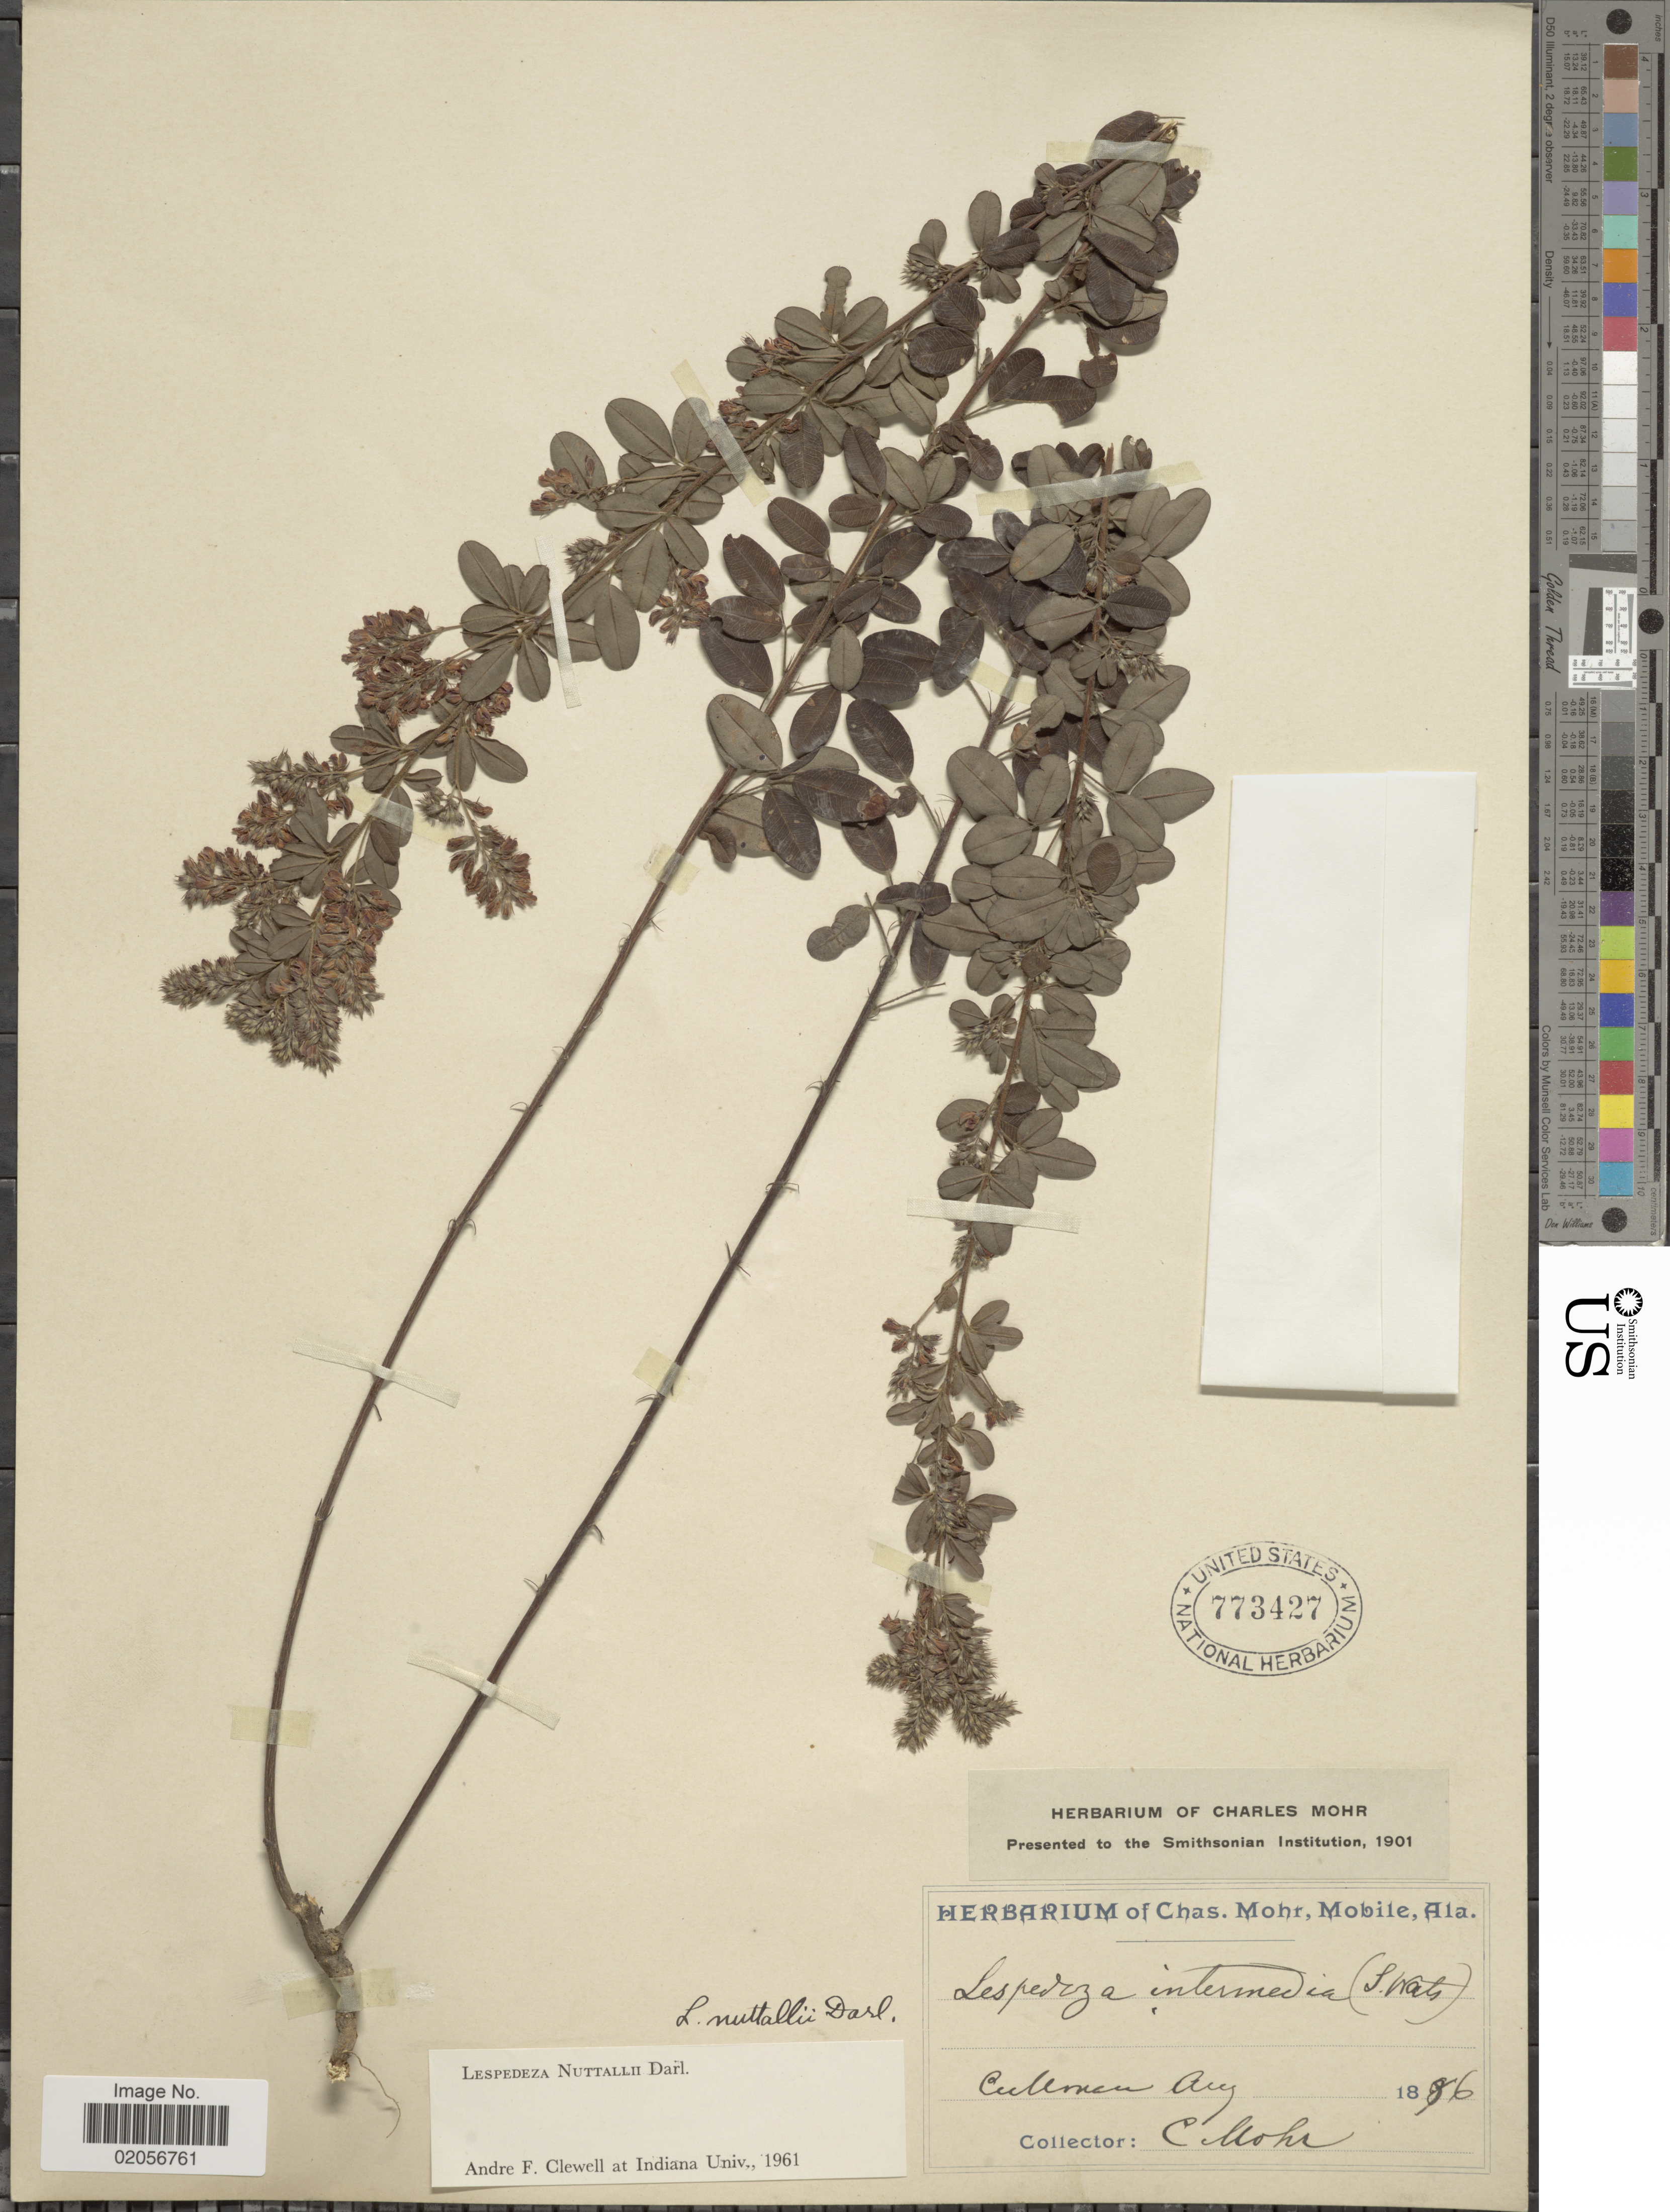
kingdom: Plantae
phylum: Tracheophyta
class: Magnoliopsida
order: Fabales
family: Fabaceae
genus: Lespedeza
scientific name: Lespedeza nuttallii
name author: Darl.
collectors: C. T. Mohr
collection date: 1886-08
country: United States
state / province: Alabama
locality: Cullman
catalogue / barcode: US 773427